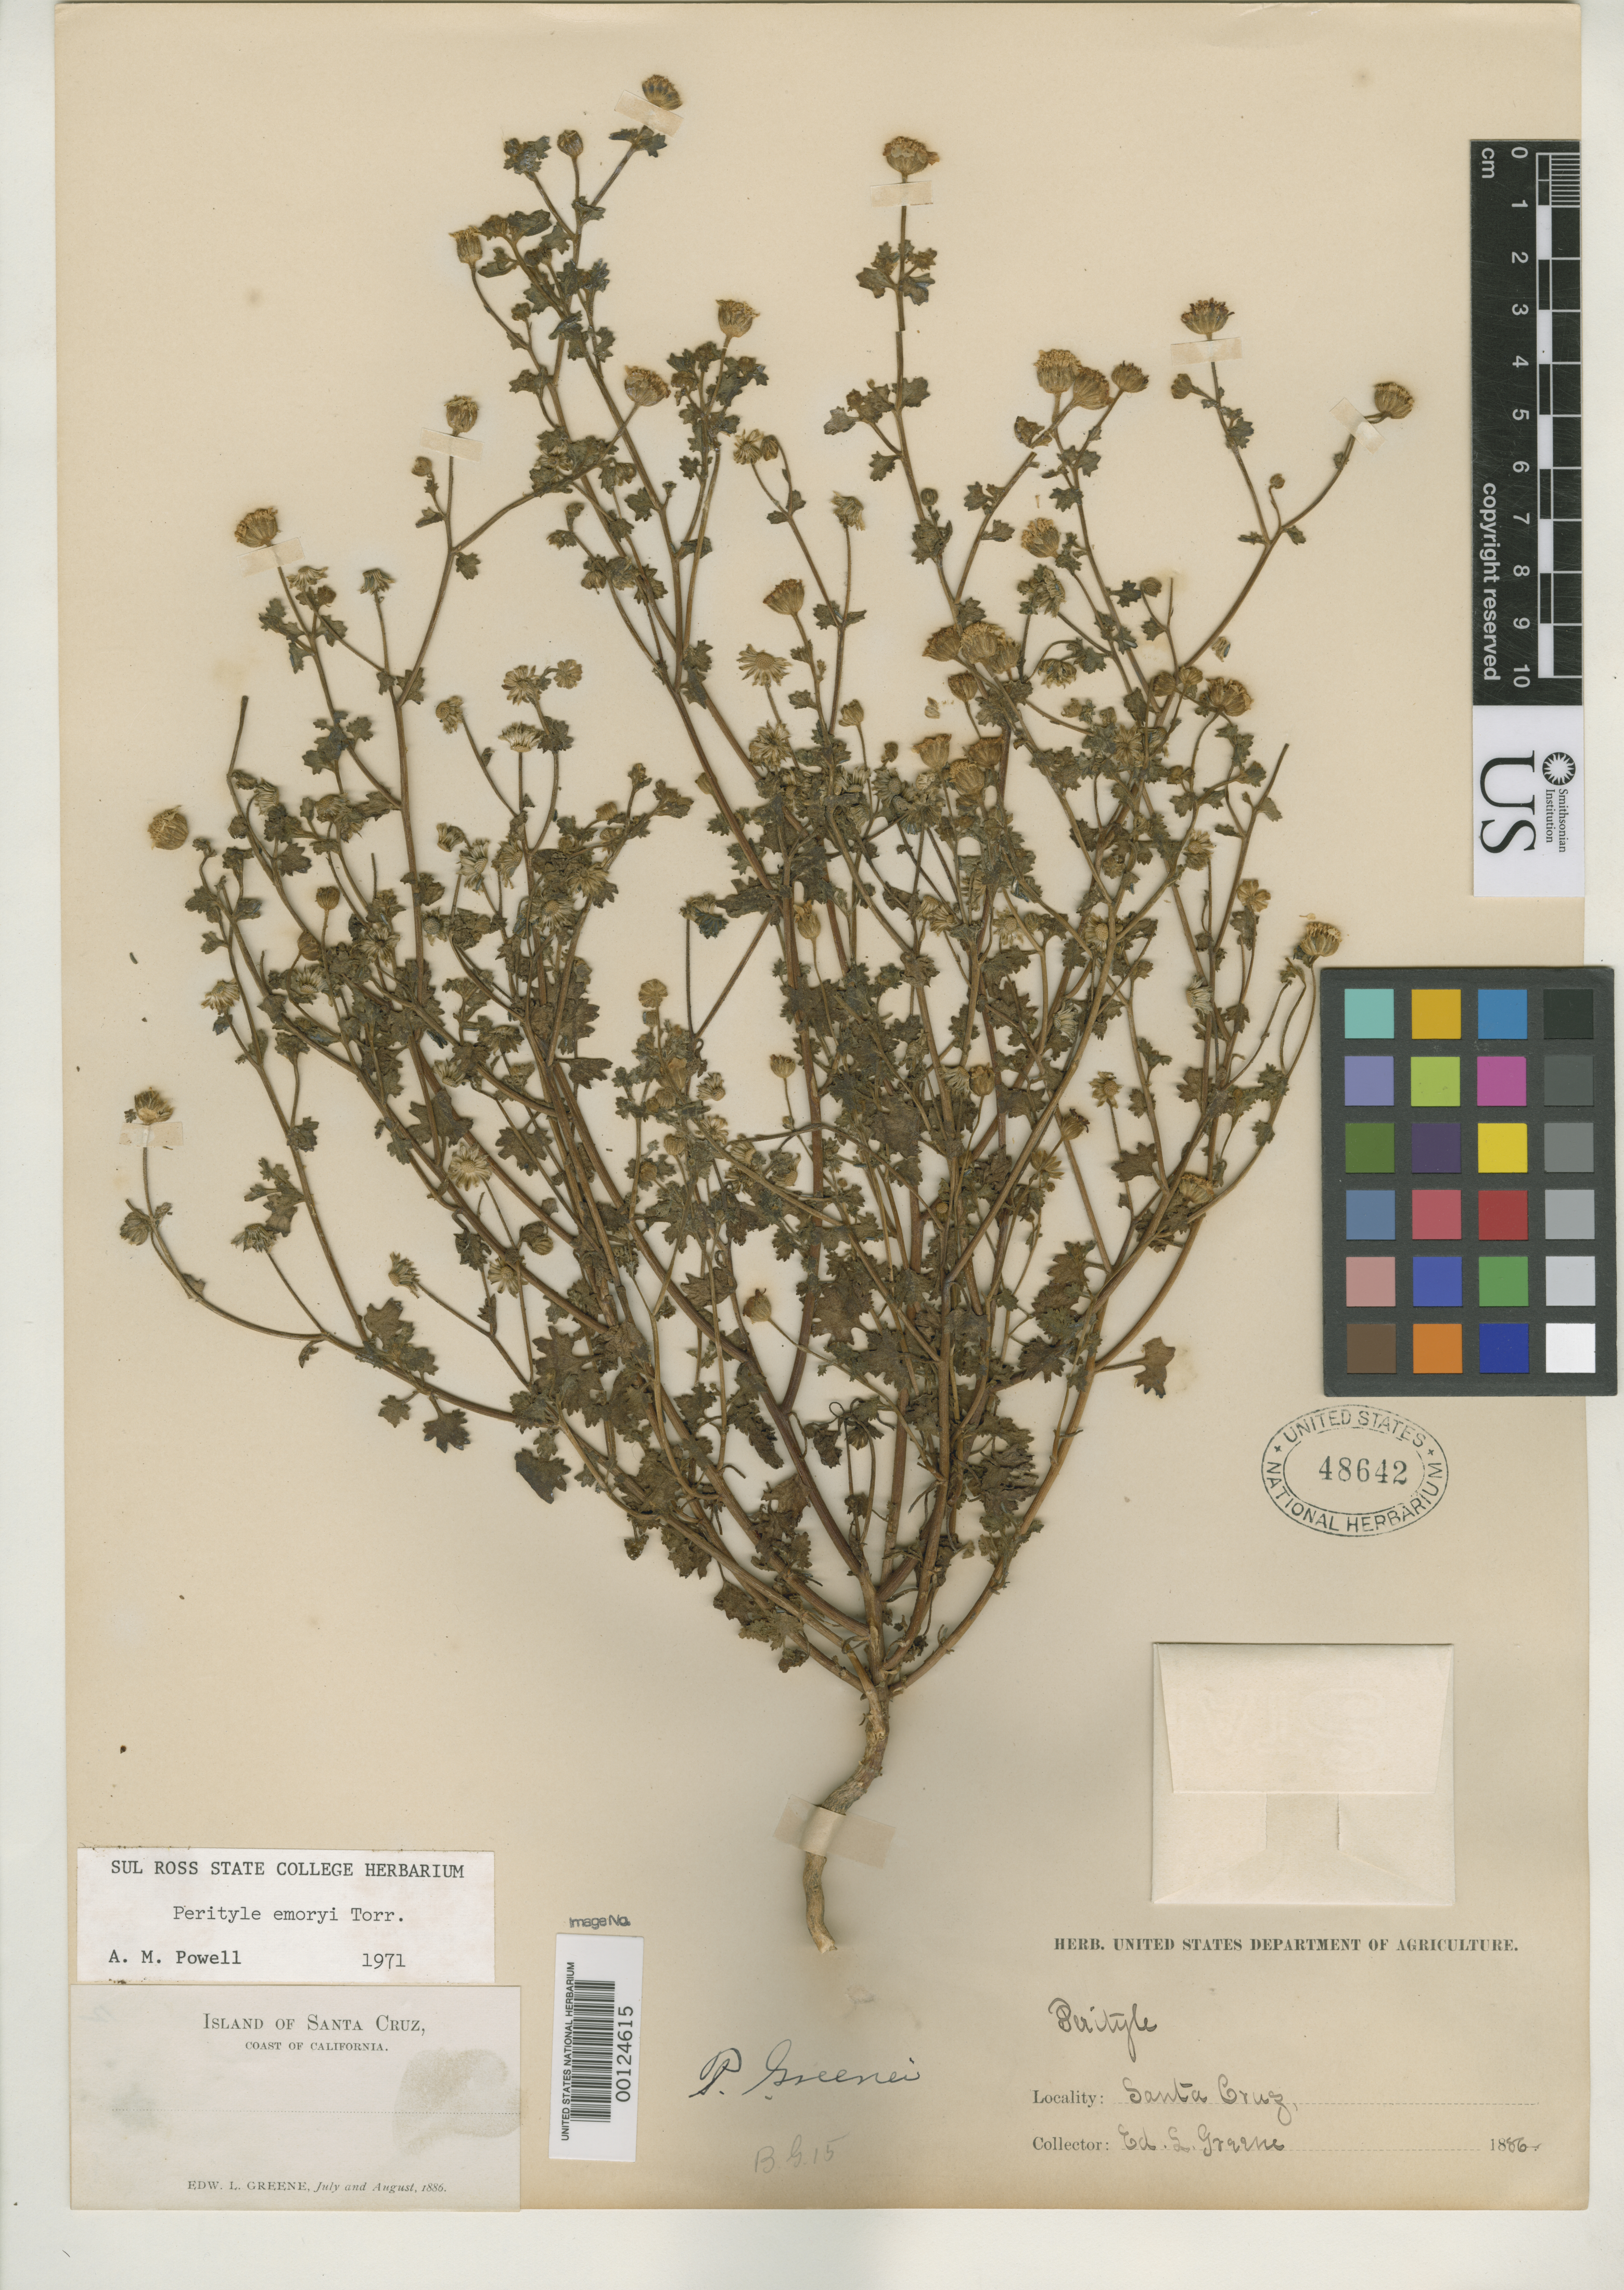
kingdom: Plantae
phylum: Tracheophyta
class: Magnoliopsida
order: Asterales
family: Asteraceae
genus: Perityle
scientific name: Perityle greenei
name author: Rose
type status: Syntype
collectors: E. L. Greene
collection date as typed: Jul 1886 to -- Aug 1886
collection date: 1886-07/1886-08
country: United States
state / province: California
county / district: Santa Barbara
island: Santa Cruz Island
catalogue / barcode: US 48642